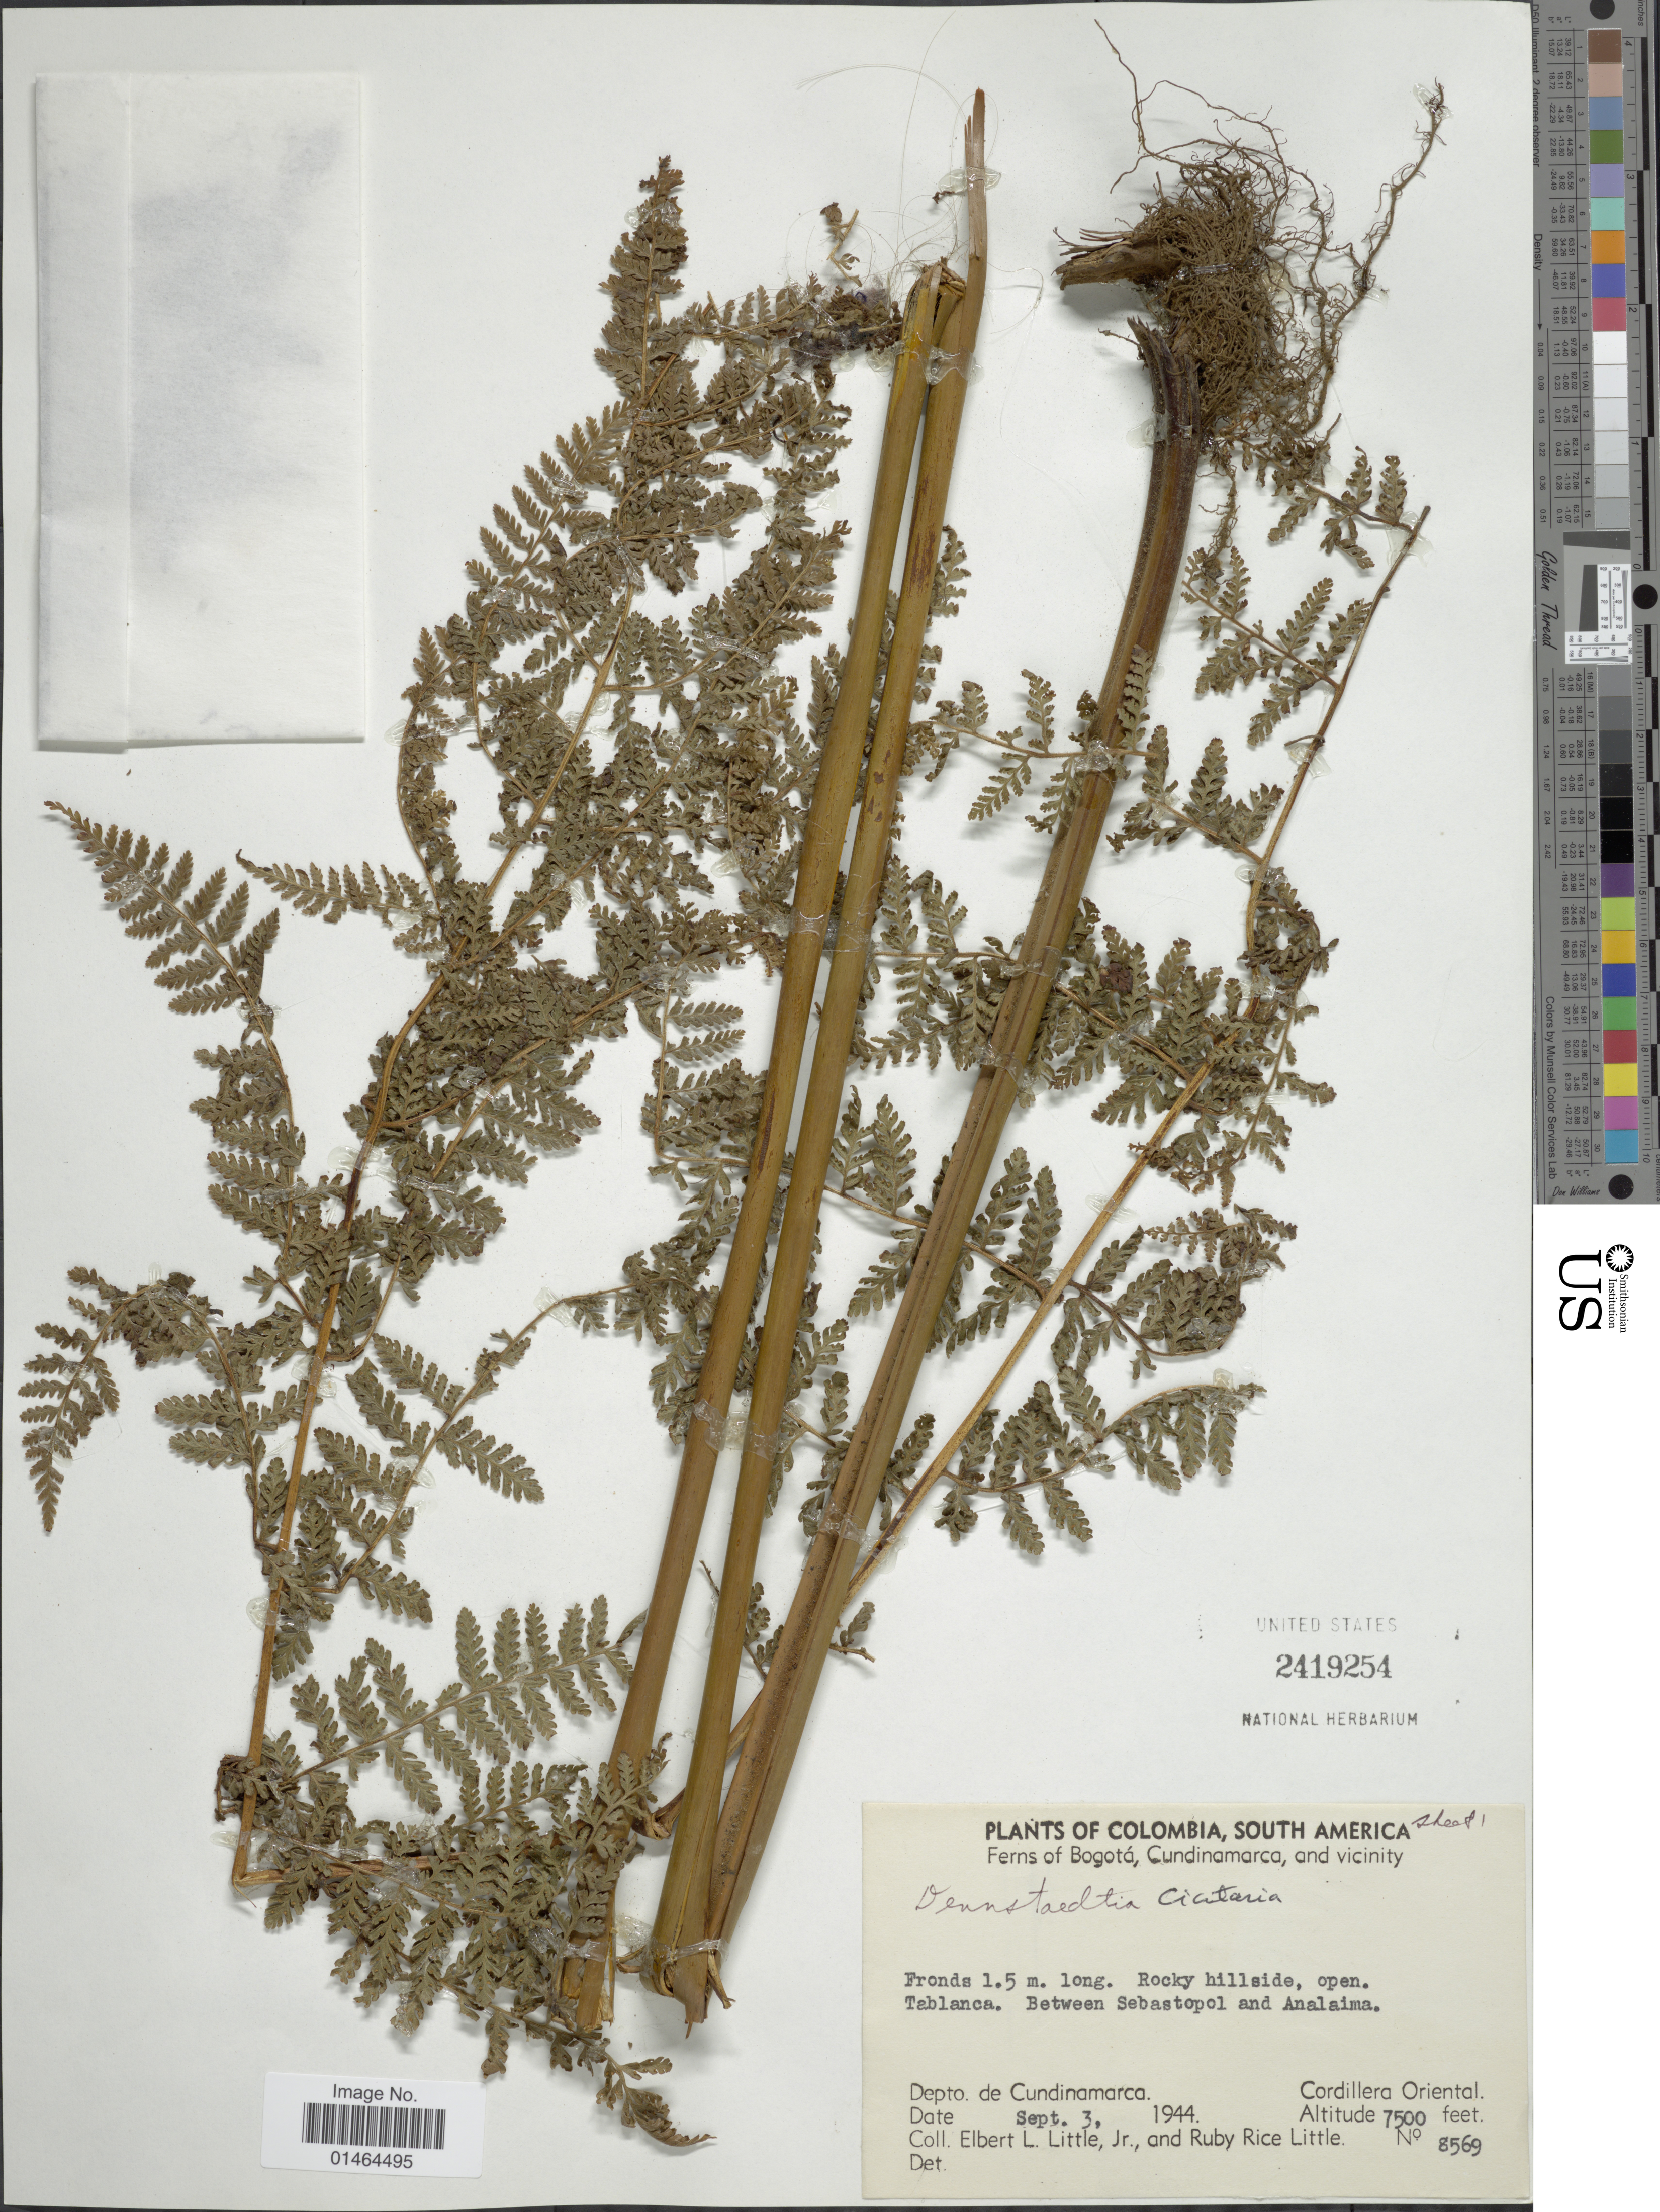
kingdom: Plantae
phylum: Tracheophyta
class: Polypodiopsida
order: Polypodiales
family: Dennstaedtiaceae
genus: Dennstaedtia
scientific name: Dennstaedtia cicutaria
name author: (Sw.) T. Moore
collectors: E. L. Little & R. R. Little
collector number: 8569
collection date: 1944-09-03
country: Colombia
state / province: Cundinamarca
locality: Ferns of Bogotá, and vicinity. Rocky hillside, open. Tablanca. Between Sebastopol and Analaima. Cordillera Oriental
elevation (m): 2286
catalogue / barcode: US 2419254